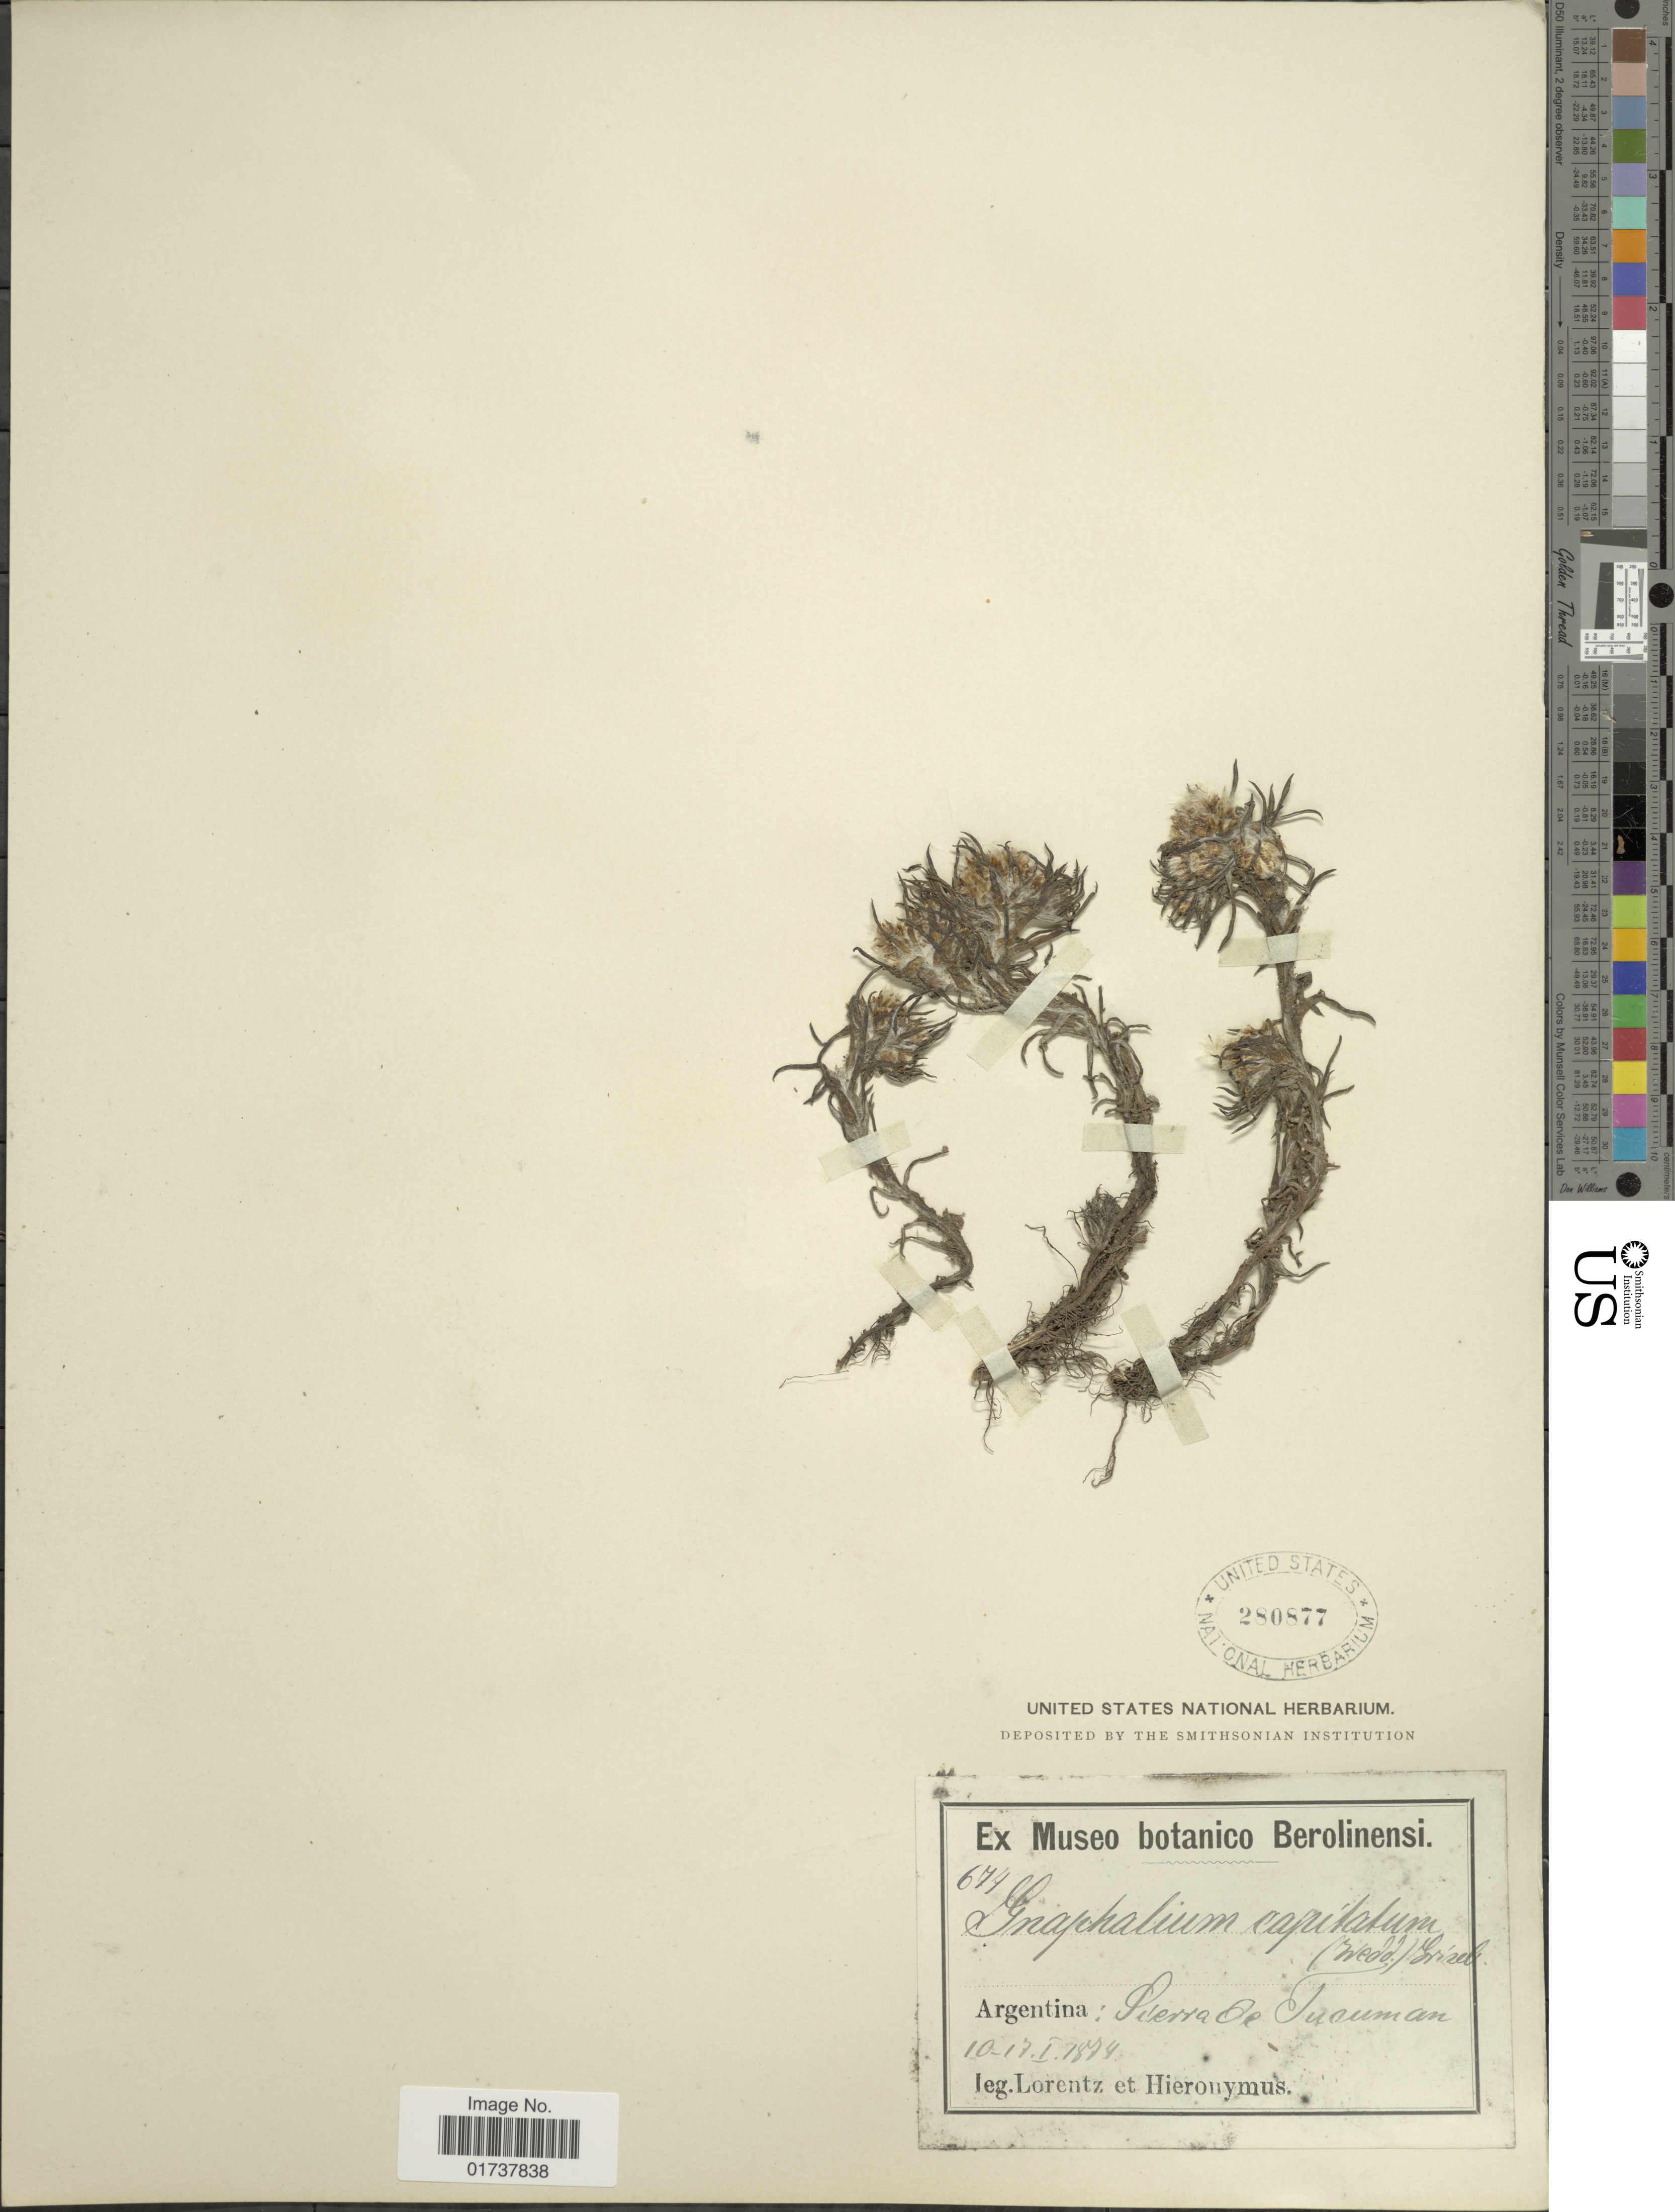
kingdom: Plantae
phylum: Tracheophyta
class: Magnoliopsida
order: Asterales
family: Asteraceae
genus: Stuckertiella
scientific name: Stuckertiella capitata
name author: (Wedd.) P. Beauv.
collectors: -. Lorentz & -. Hieronymus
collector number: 674?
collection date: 1874-01-10/1874-01-17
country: Argentina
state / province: Tucuman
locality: Sierra de Tucuman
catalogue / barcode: US 280877